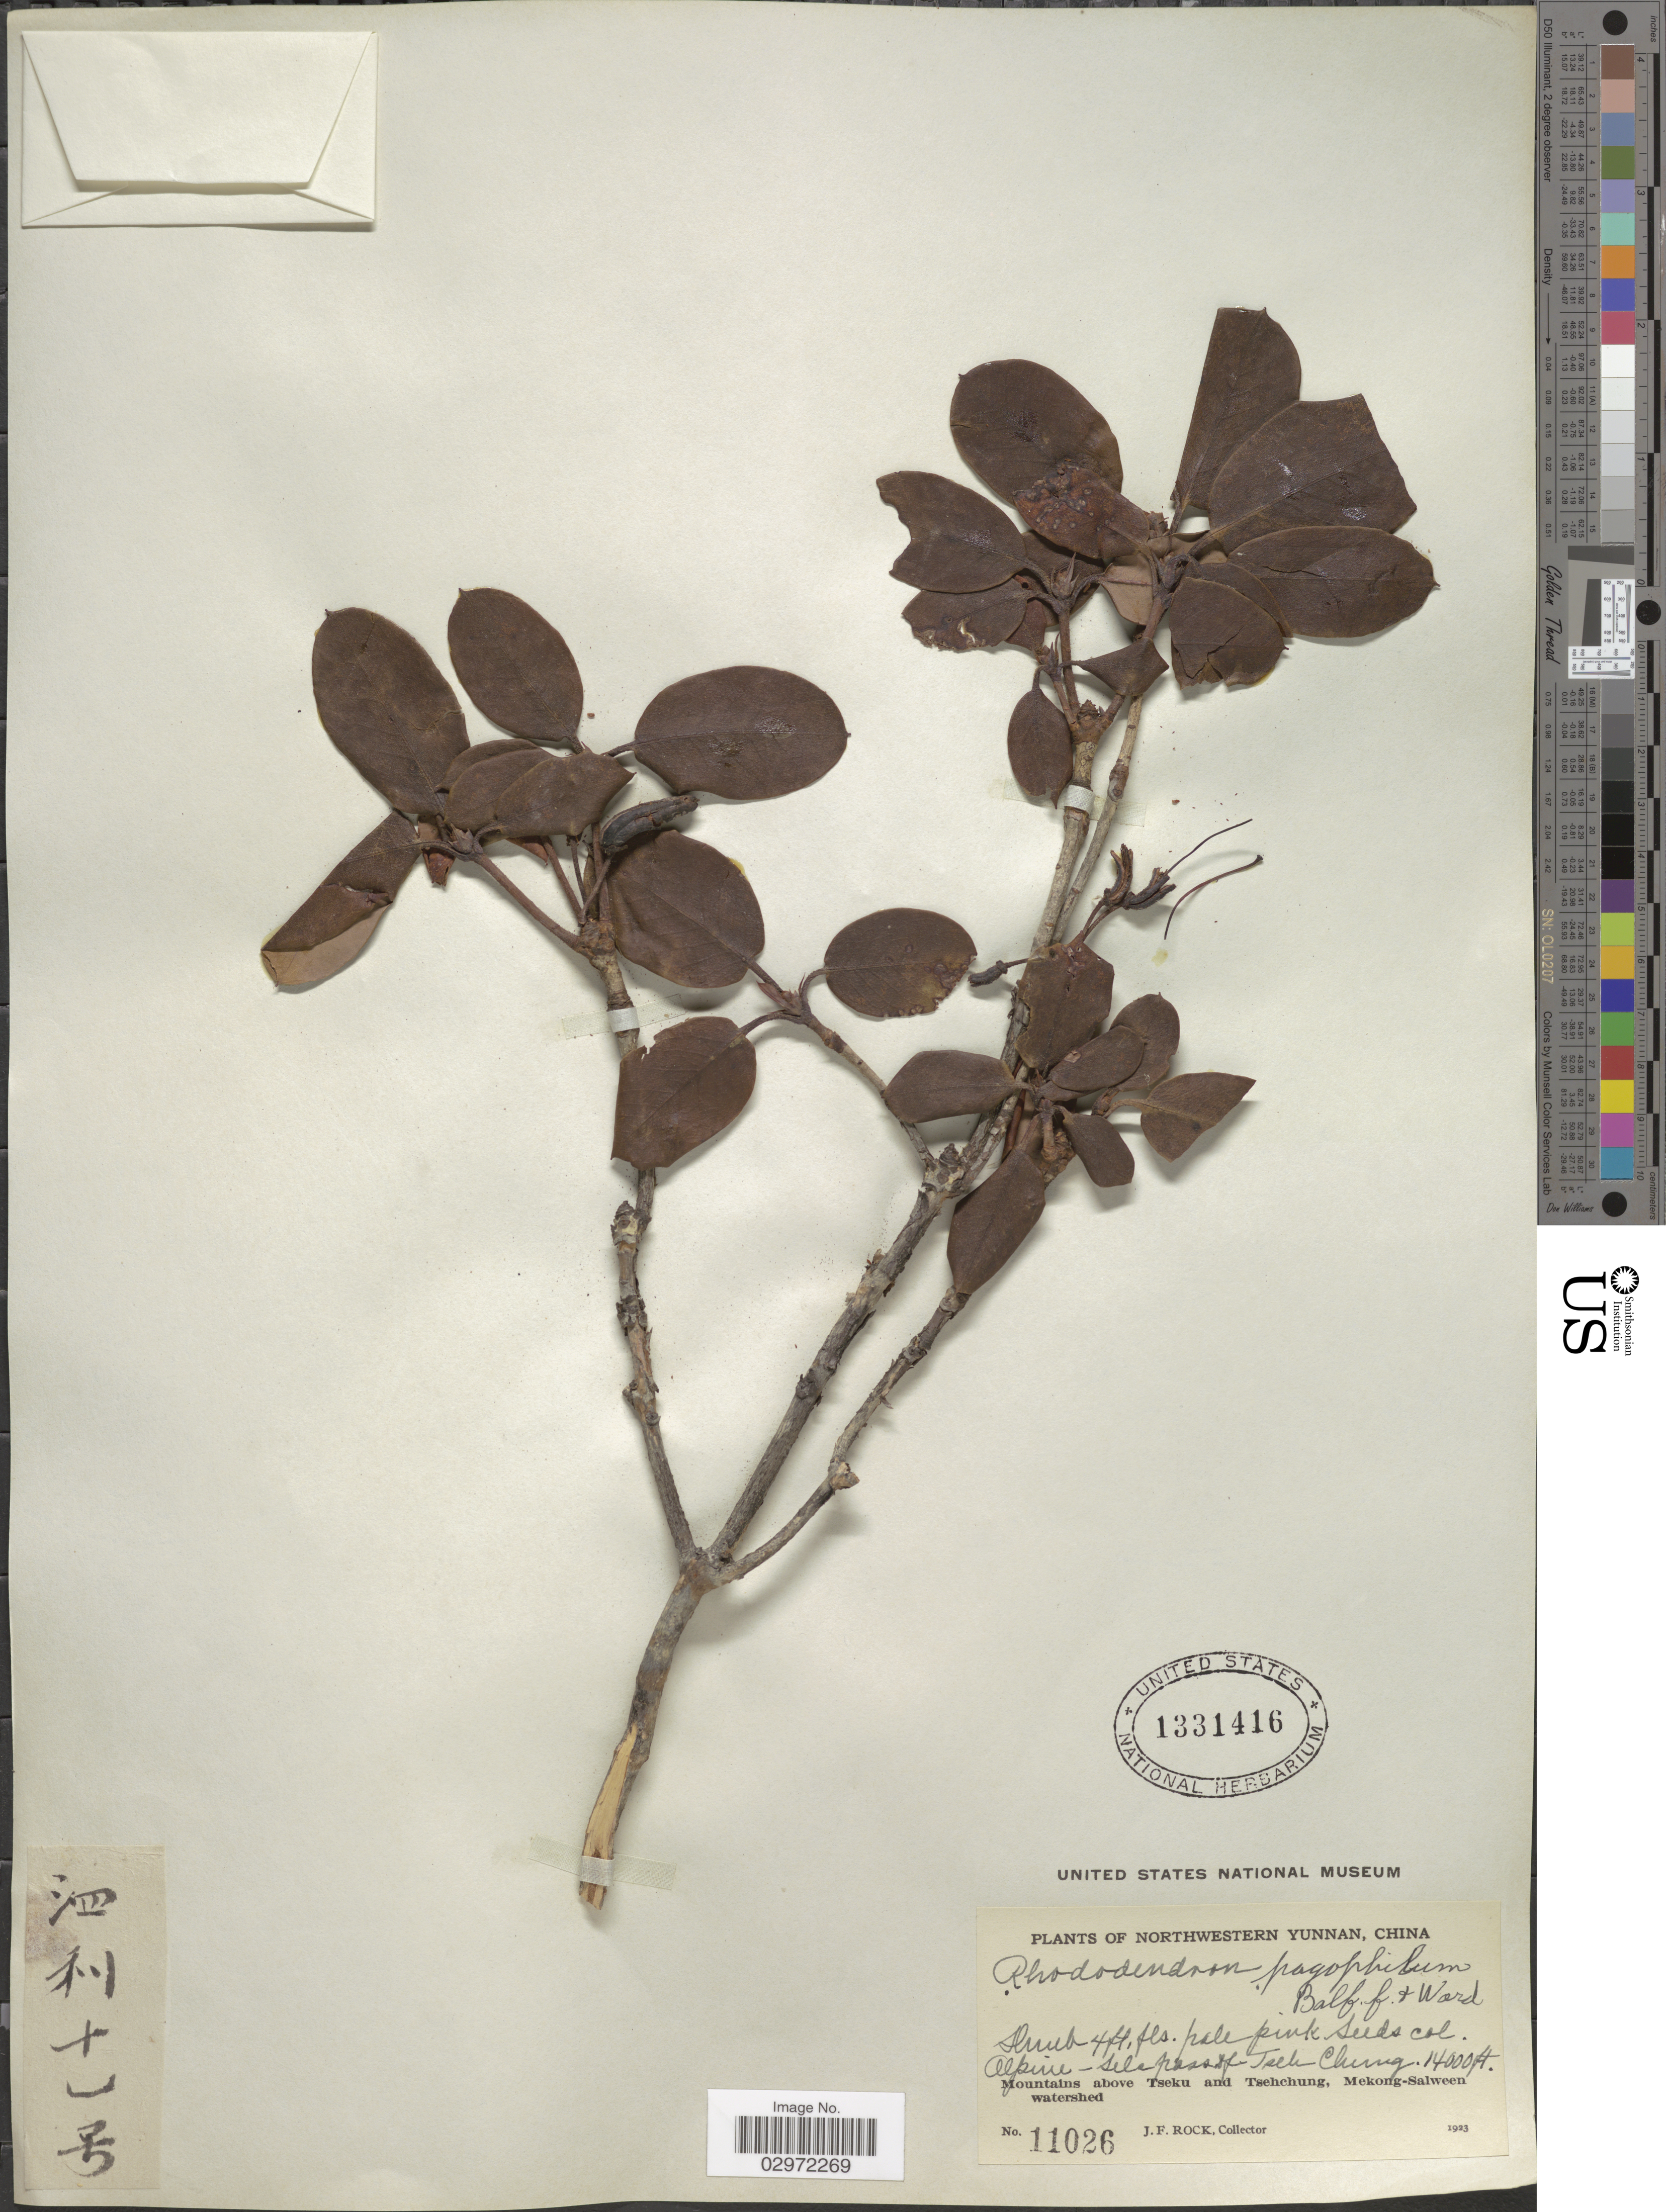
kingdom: Plantae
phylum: Tracheophyta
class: Magnoliopsida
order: Ericales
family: Ericaceae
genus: Rhododendron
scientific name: Rhododendron pagophilum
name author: Balf. f. & Kingdon-Ward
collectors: J. Rock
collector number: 11026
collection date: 1923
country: China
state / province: Yunnan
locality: Northwestern Yunnan, Mountains above Tseku and Tsehchung, Mekong-Salween watershed.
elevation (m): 4267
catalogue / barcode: US 1331416